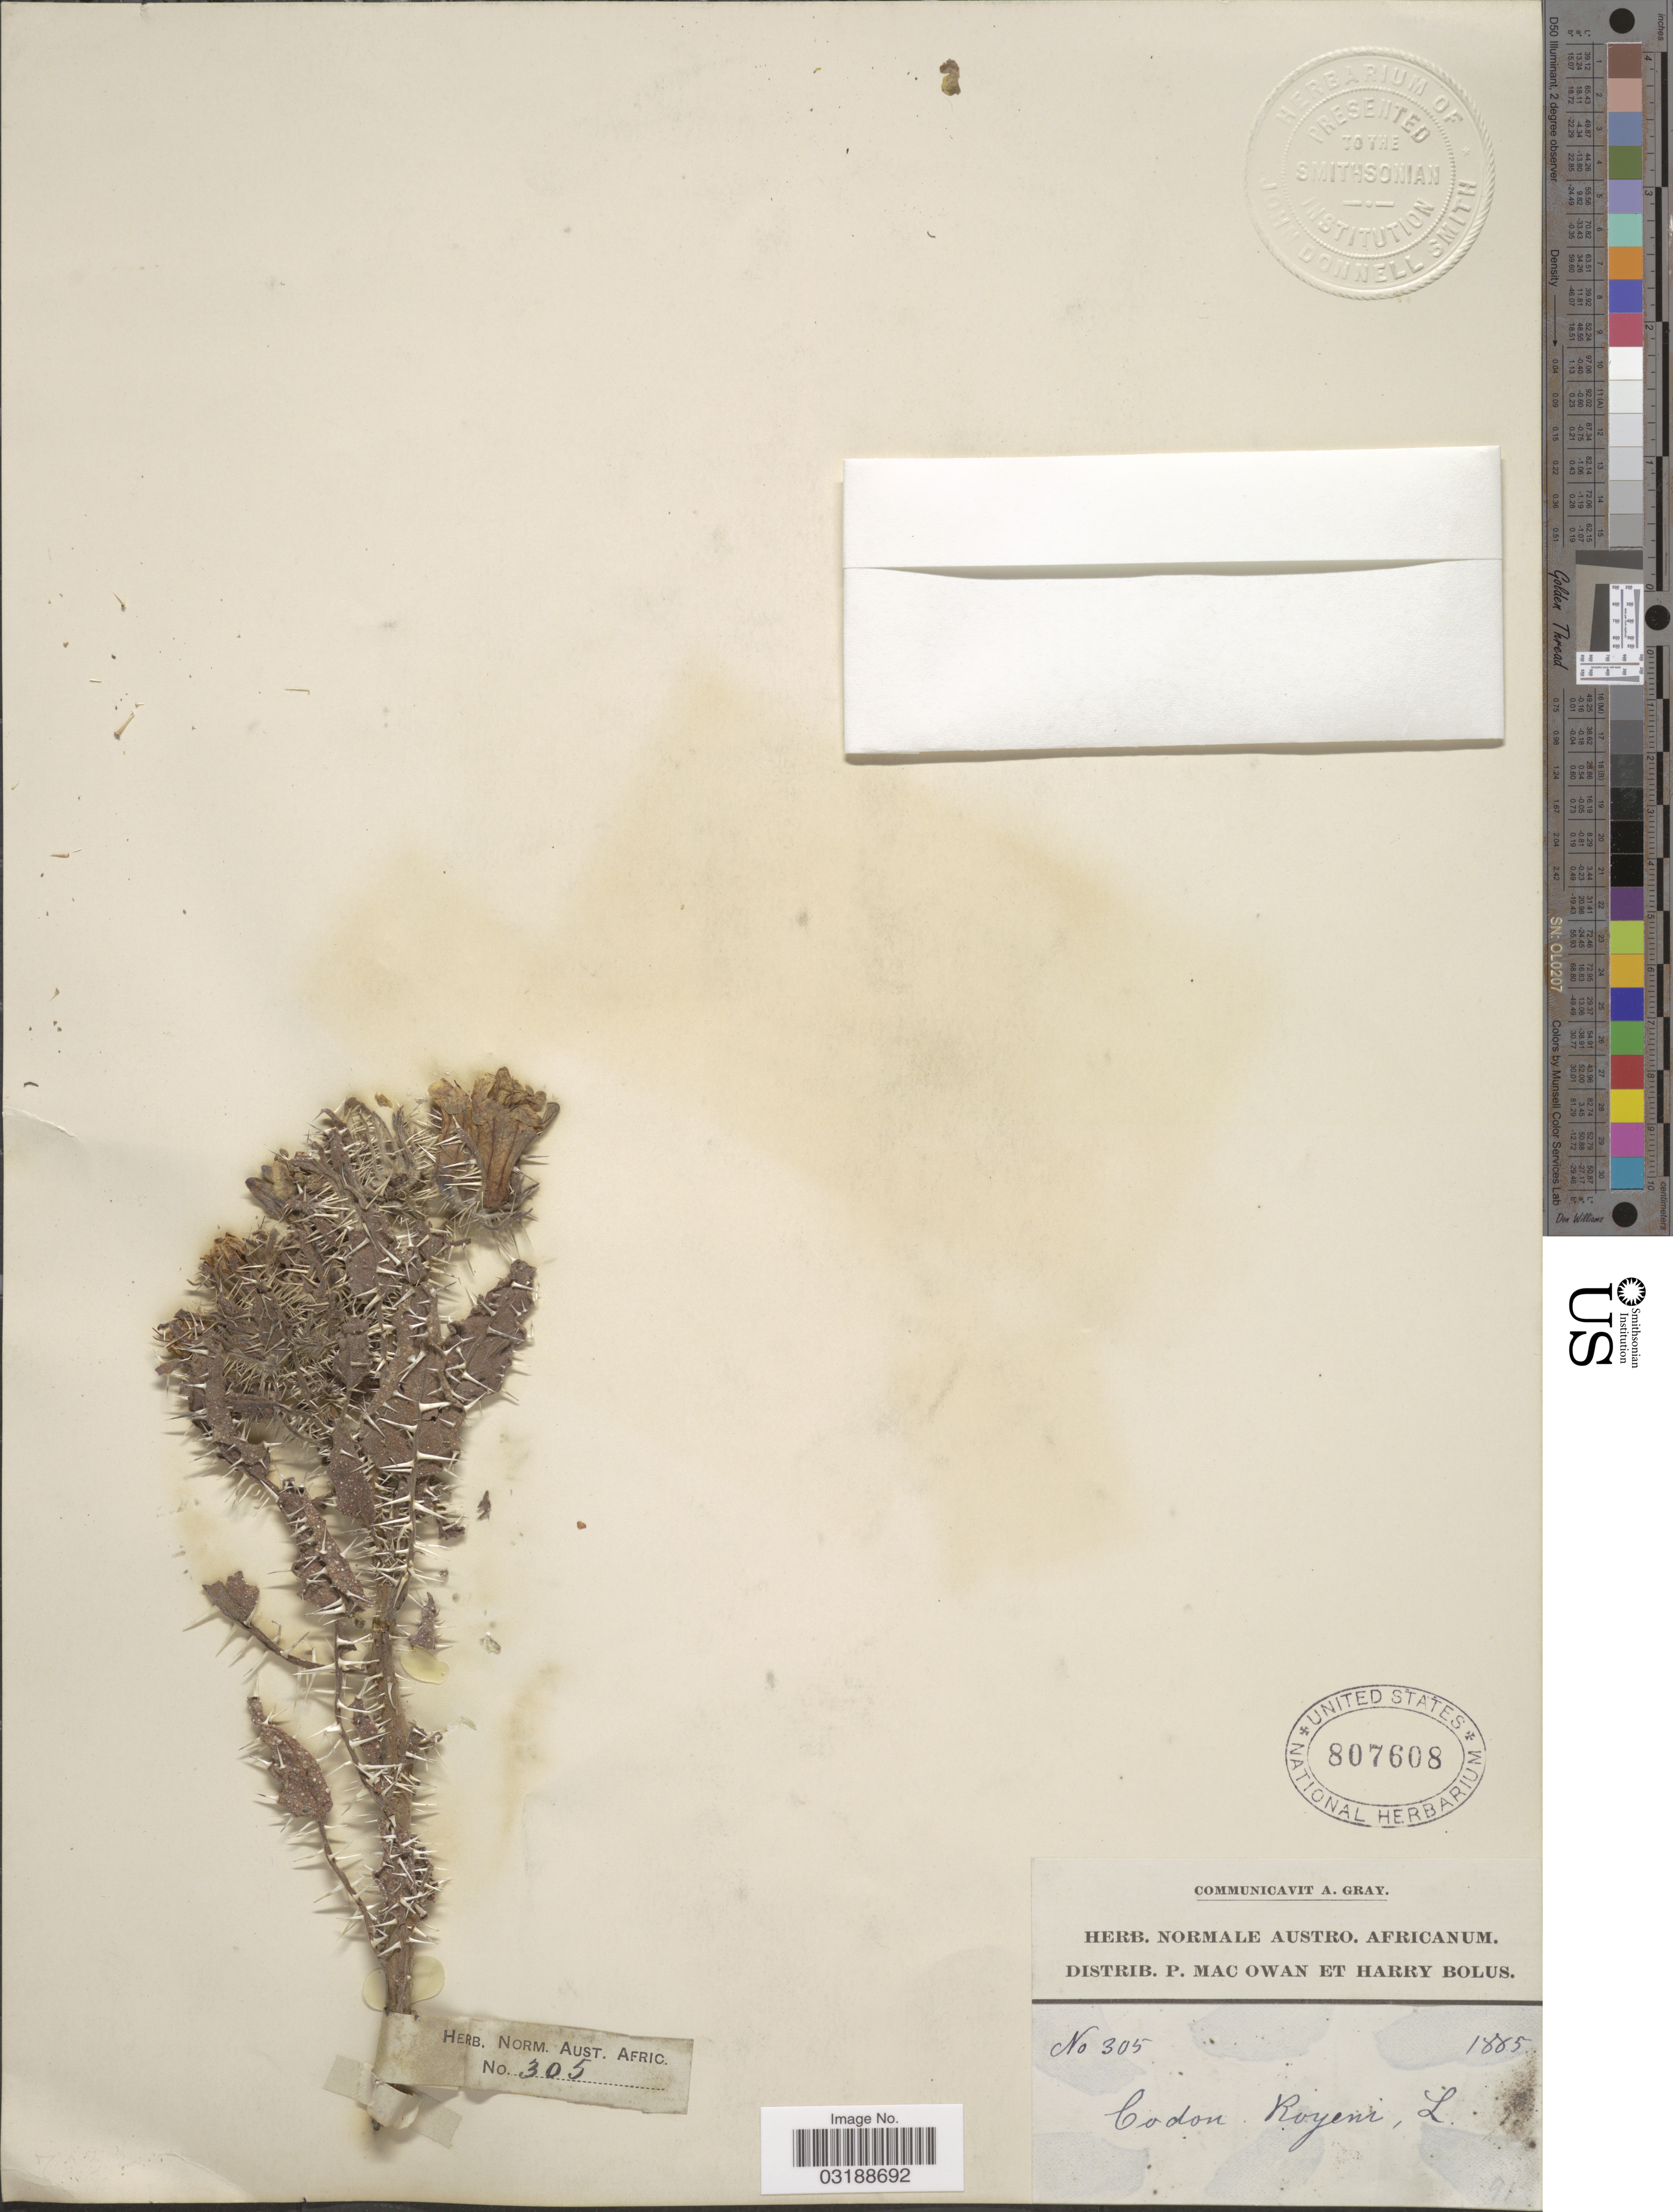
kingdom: Plantae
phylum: Tracheophyta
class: Magnoliopsida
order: Boraginales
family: Codonaceae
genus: Codon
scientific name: Codon royenii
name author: L.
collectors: P. MacOwan & H. Bolus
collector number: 305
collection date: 1885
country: South Africa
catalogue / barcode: US 807608